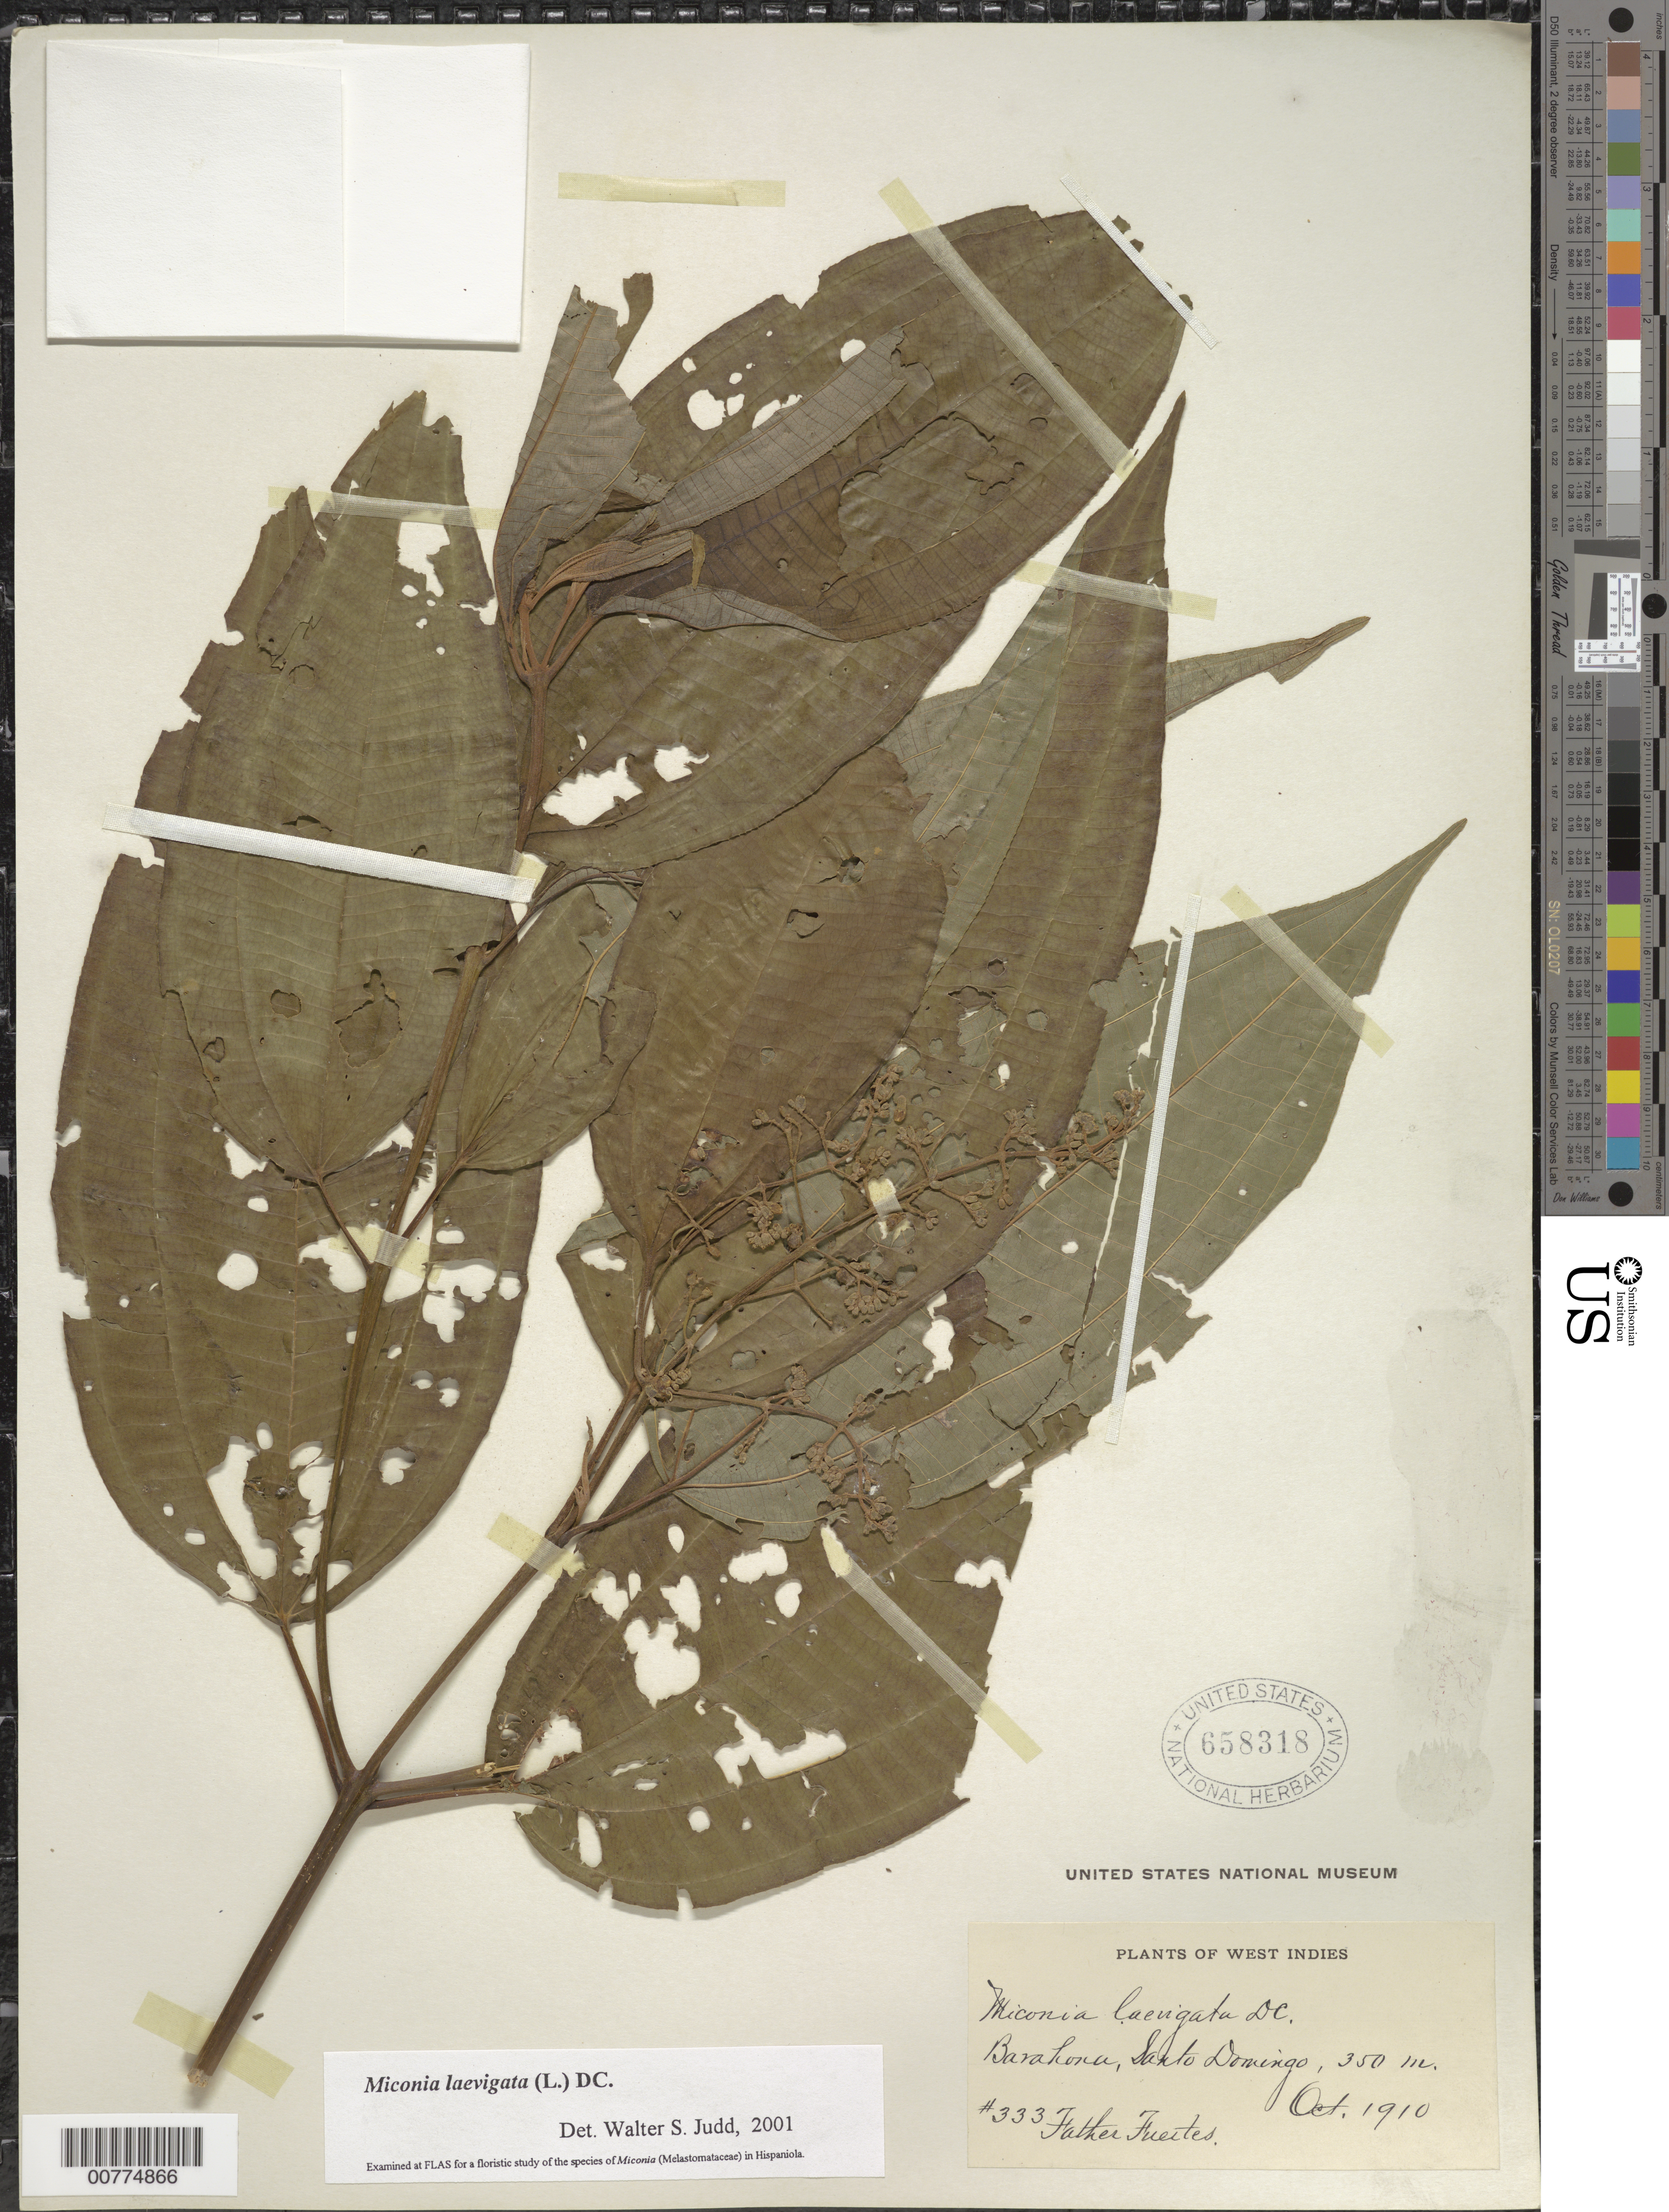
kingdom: Plantae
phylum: Tracheophyta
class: Magnoliopsida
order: Myrtales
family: Melastomataceae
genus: Miconia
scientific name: Miconia laevigata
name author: (L.) D. Don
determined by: Judd, Walter S.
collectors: M. D. Fuertes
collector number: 333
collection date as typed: Oct 1910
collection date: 1910-10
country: Dominican Republic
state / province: Barahona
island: Hispaniola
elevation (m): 350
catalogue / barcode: US 658318